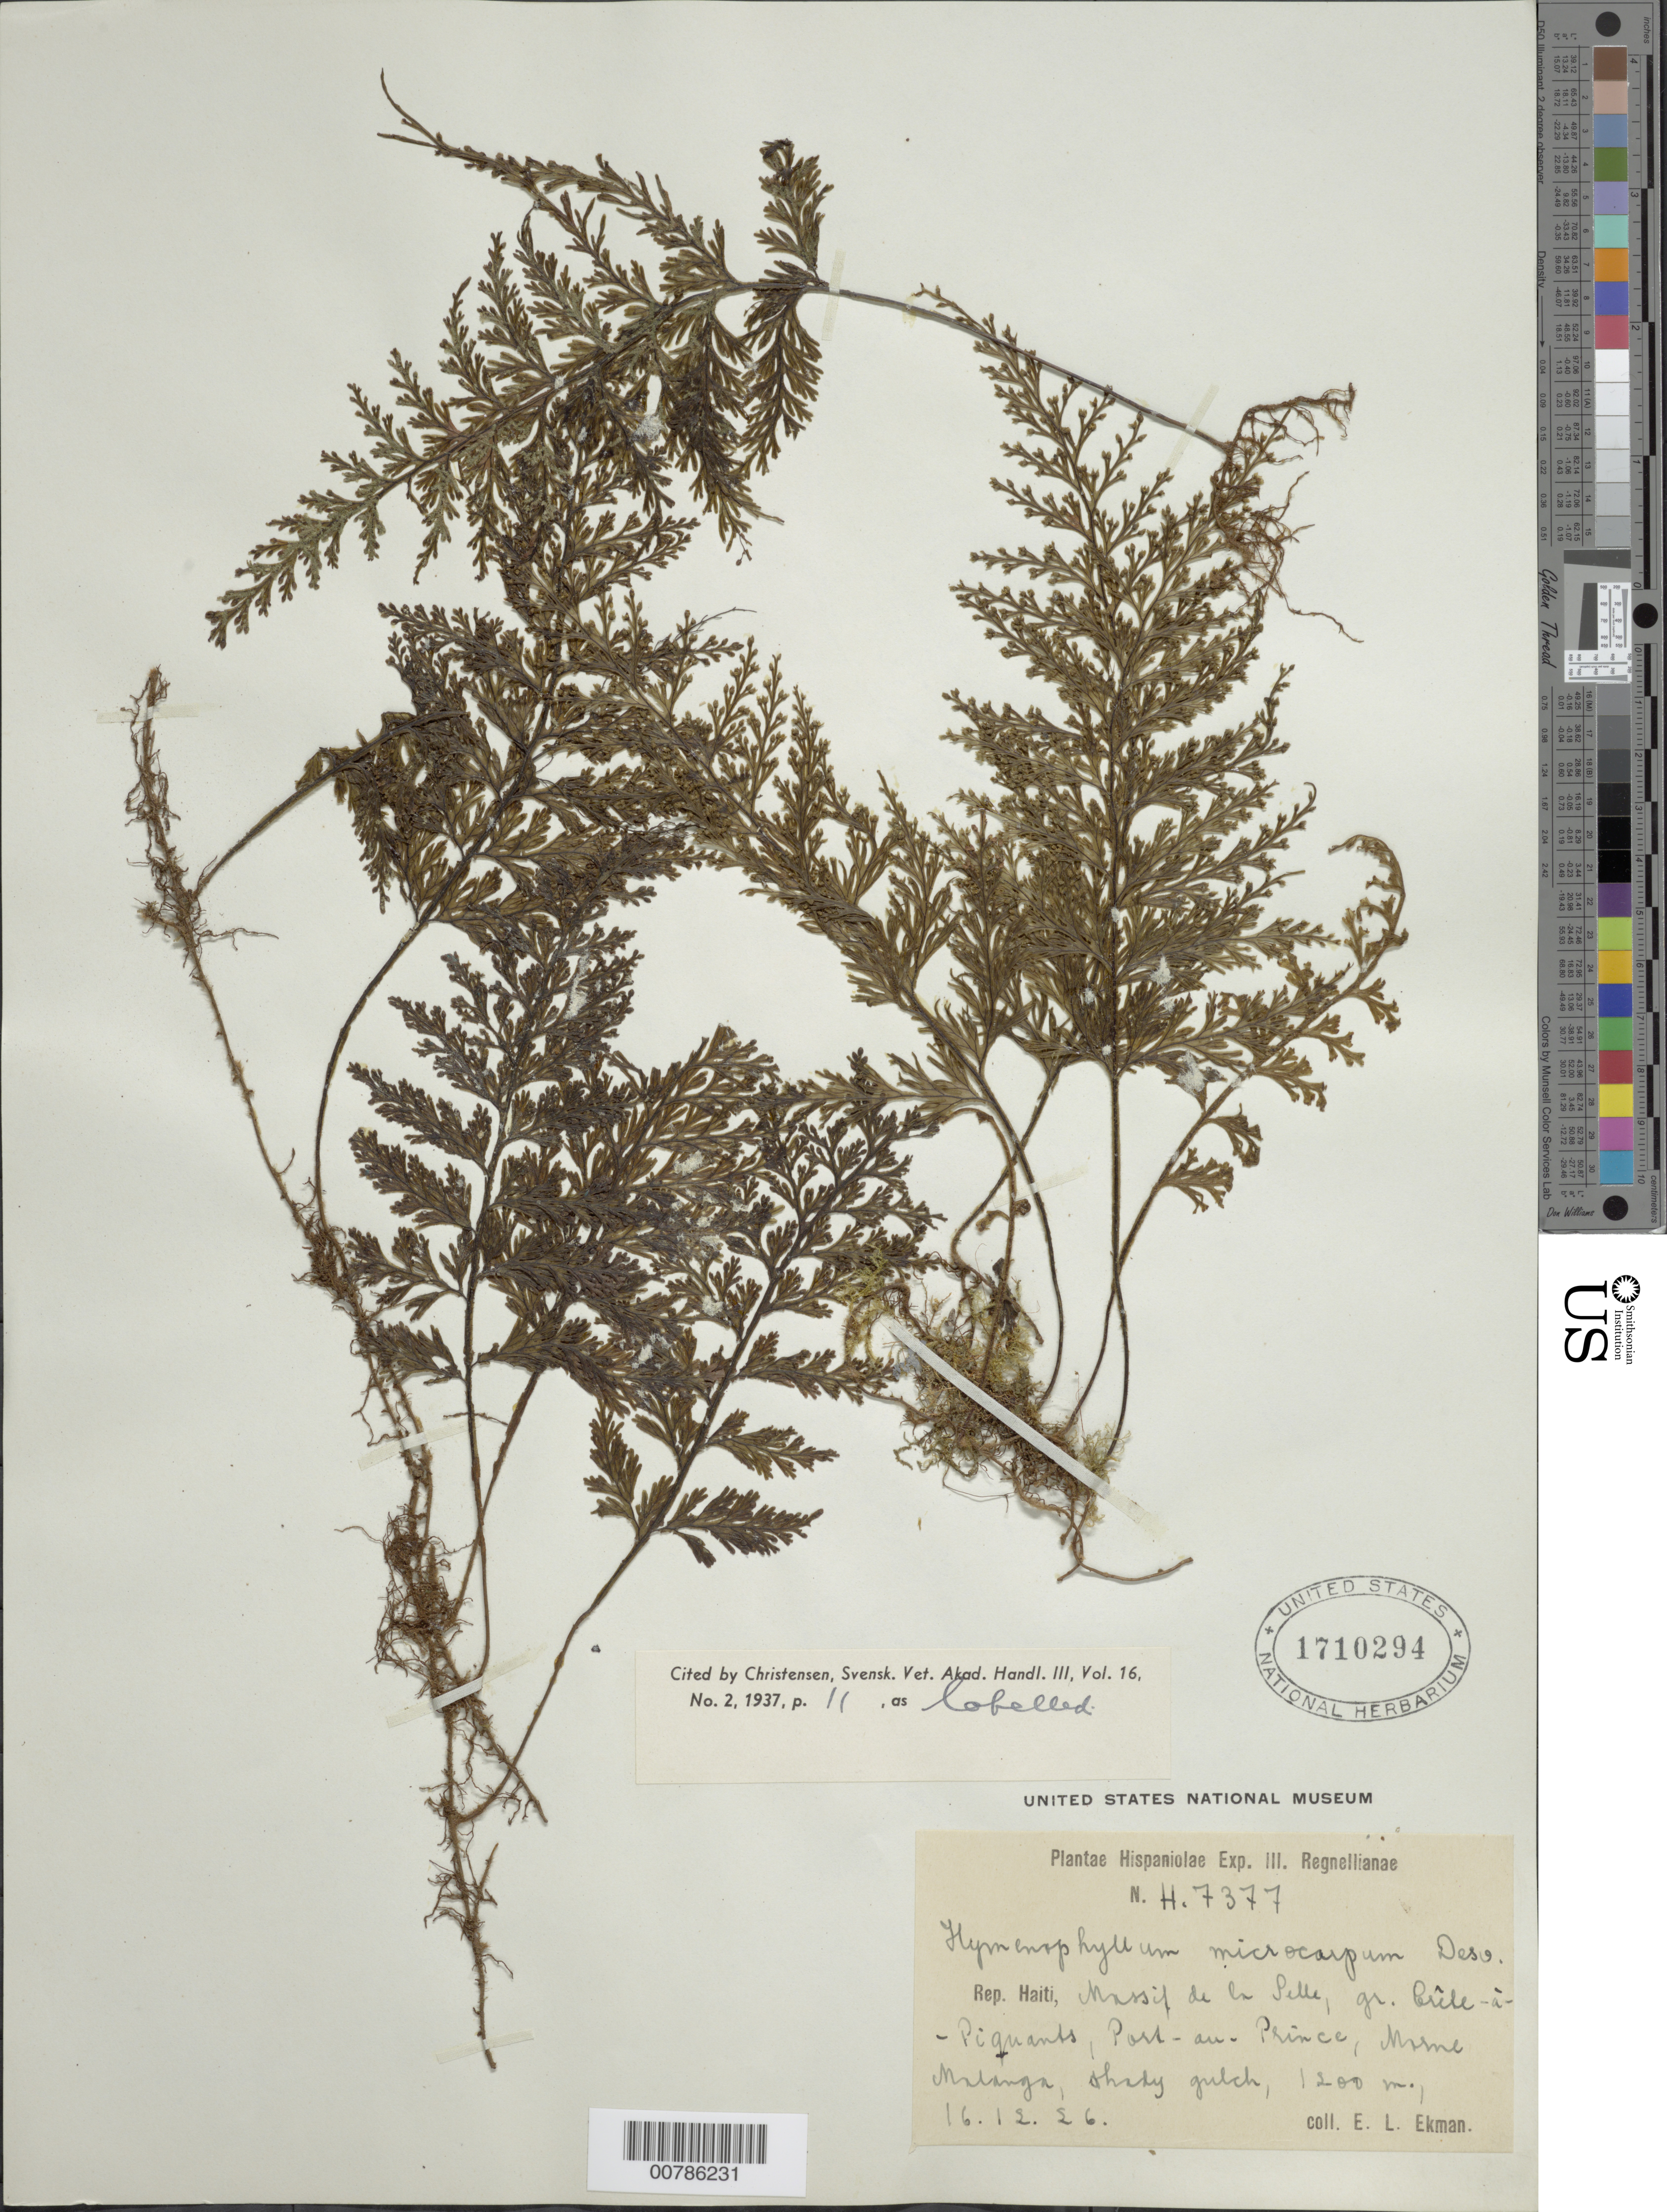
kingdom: Plantae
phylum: Tracheophyta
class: Polypodiopsida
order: Hymenophyllales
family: Hymenophyllaceae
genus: Hymenophyllum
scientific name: Hymenophyllum microcarpum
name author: (Desv.) Lellinger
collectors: E. L. Ekman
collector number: H 7377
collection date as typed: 16 Dec 1926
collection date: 1926-12-16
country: Haiti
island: Hispaniola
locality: Massif de la Selle, gr. Crête-à-Piquants, Port-au-Prince, M. Malanga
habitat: Shacy gulch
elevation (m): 1200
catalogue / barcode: US 1710294